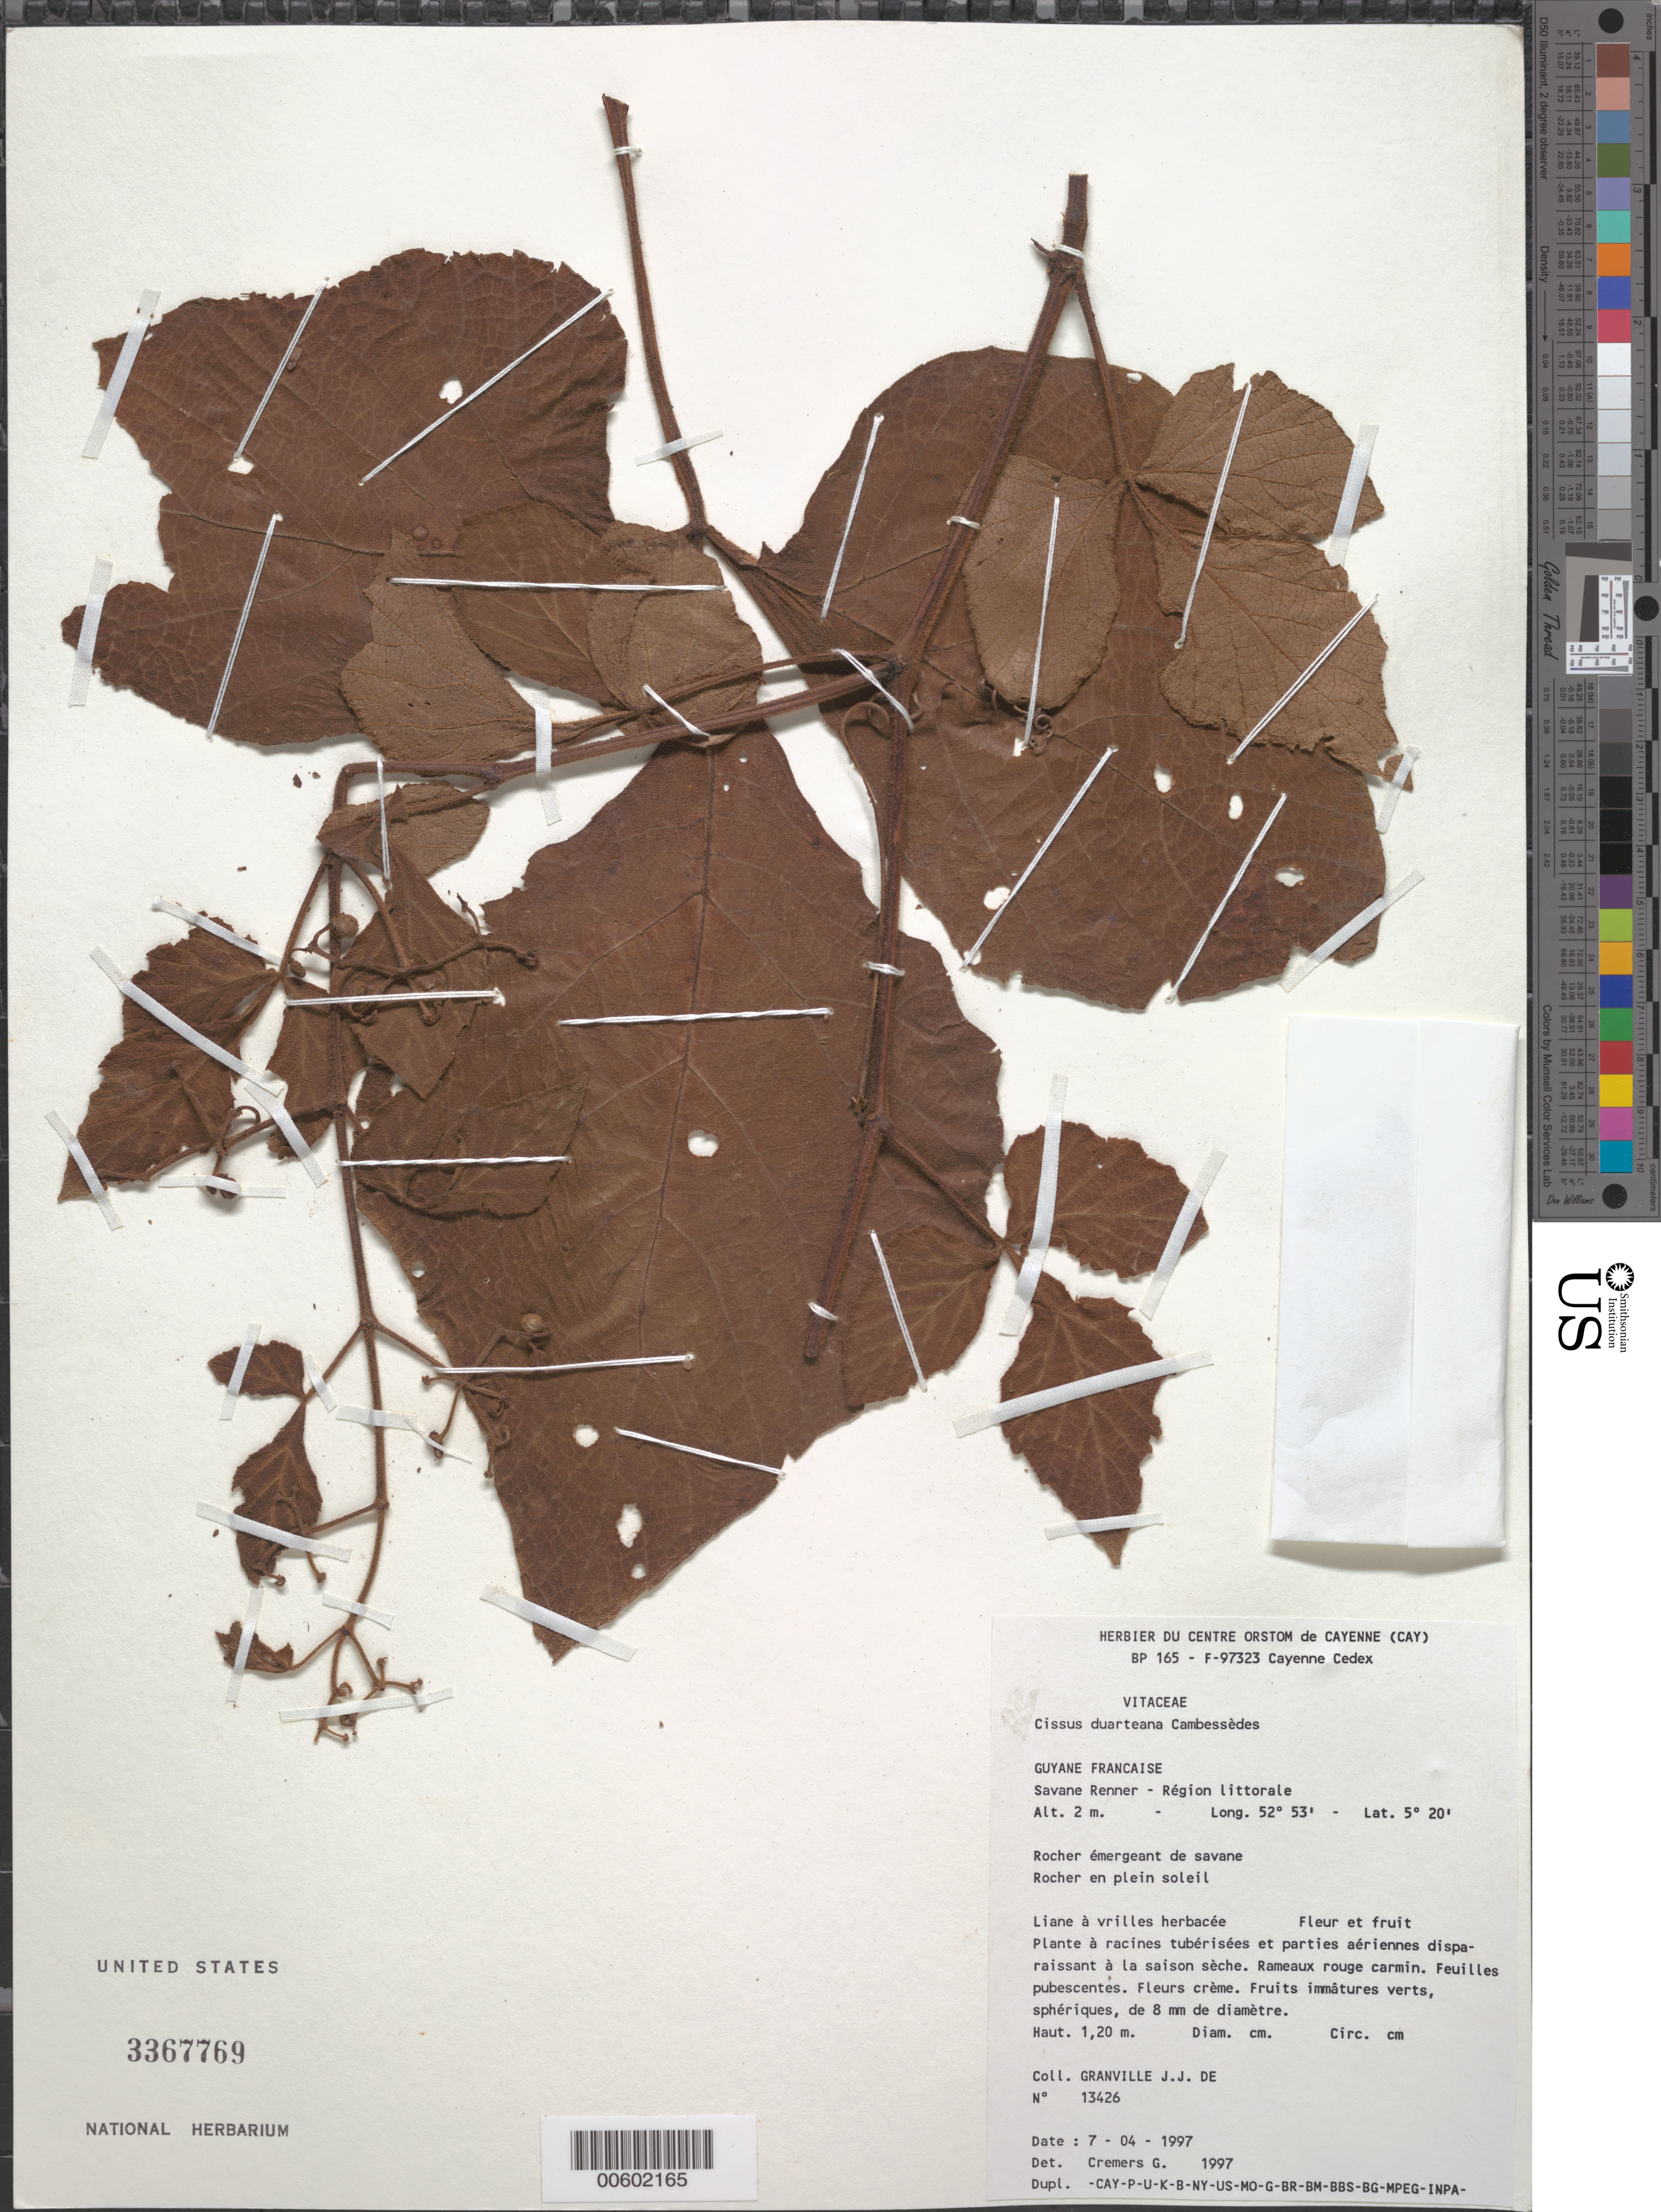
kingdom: Plantae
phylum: Tracheophyta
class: Magnoliopsida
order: Vitales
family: Vitaceae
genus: Cissus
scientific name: Cissus duarteana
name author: Cambess.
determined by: Cremers, Georges A.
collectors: J.-J. de Granville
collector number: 13426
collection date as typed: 7-Apr-97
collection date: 1997-04-07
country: French Guiana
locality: Savane Renner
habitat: Rocher emergeant de savane en plein soleil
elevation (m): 2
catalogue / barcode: US 3367769